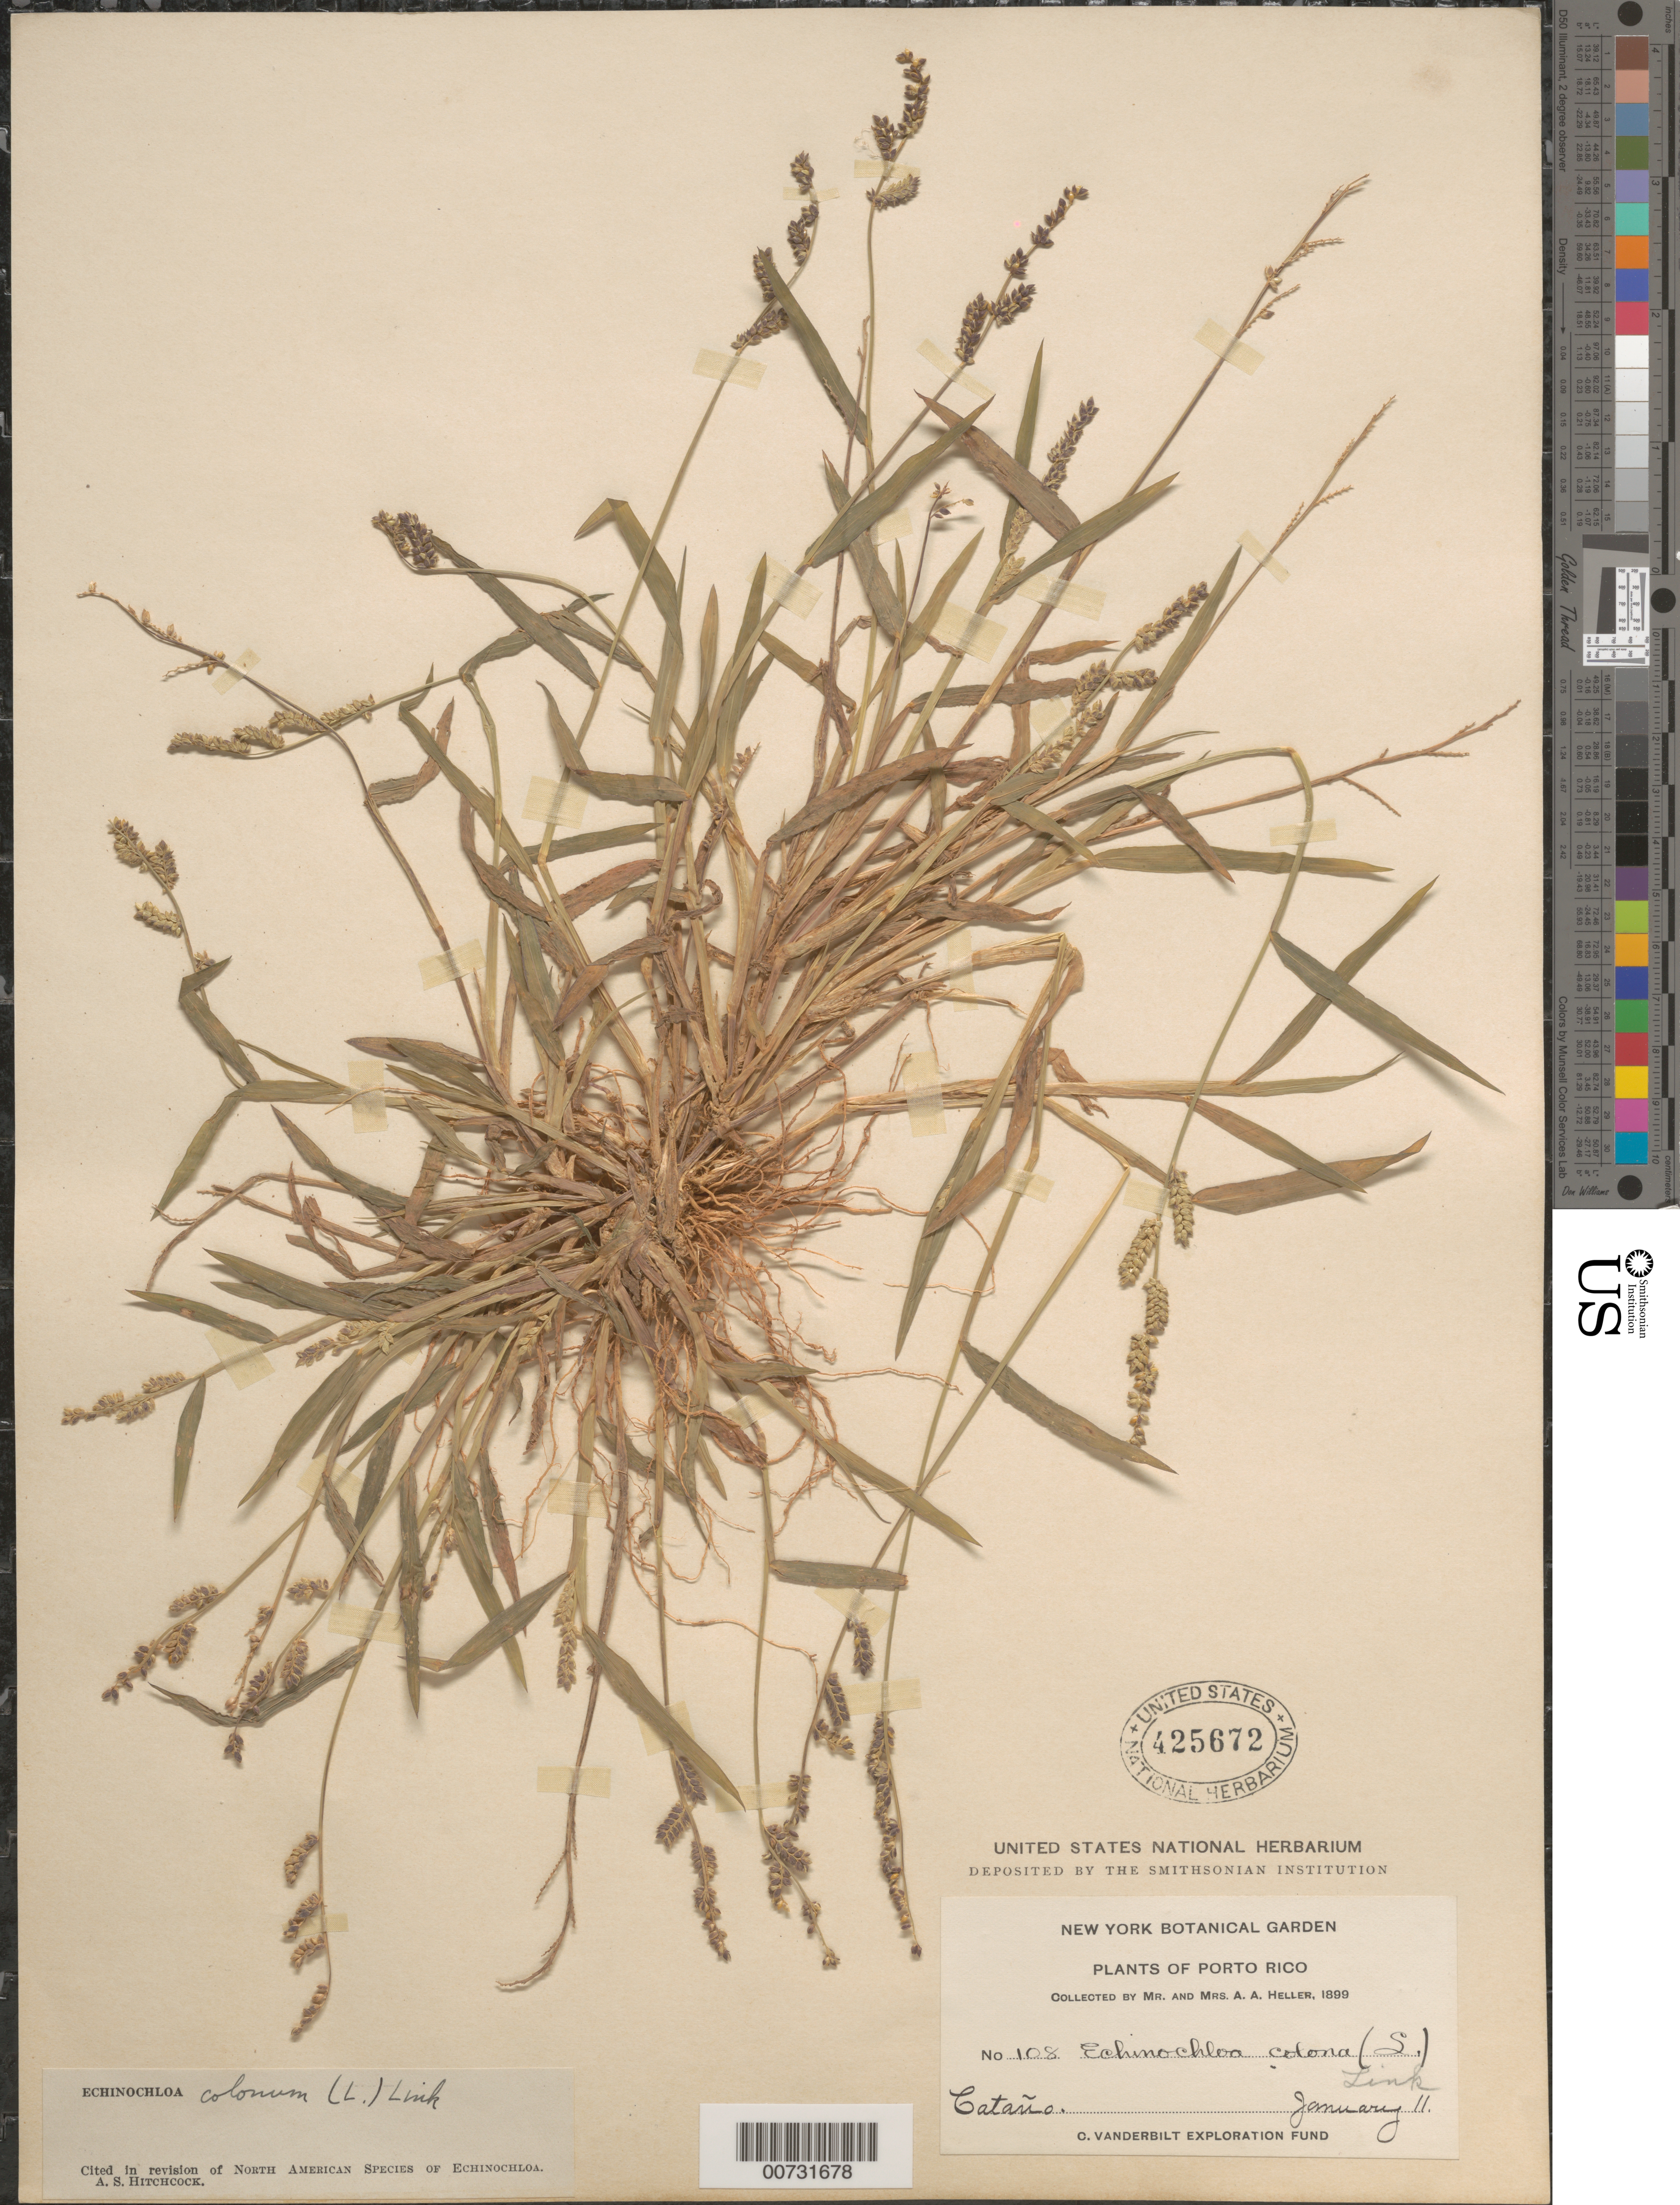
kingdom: Plantae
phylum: Tracheophyta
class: Liliopsida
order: Poales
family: Poaceae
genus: Echinochloa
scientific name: Echinochloa colona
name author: (L.) Link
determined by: Hitchcock, Albert S.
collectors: A. A. Heller & E. G. Heller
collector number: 108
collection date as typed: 11 Jan 1899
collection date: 1899-01-11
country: Puerto Rico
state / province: Cataño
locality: Cataño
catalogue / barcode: US 425672